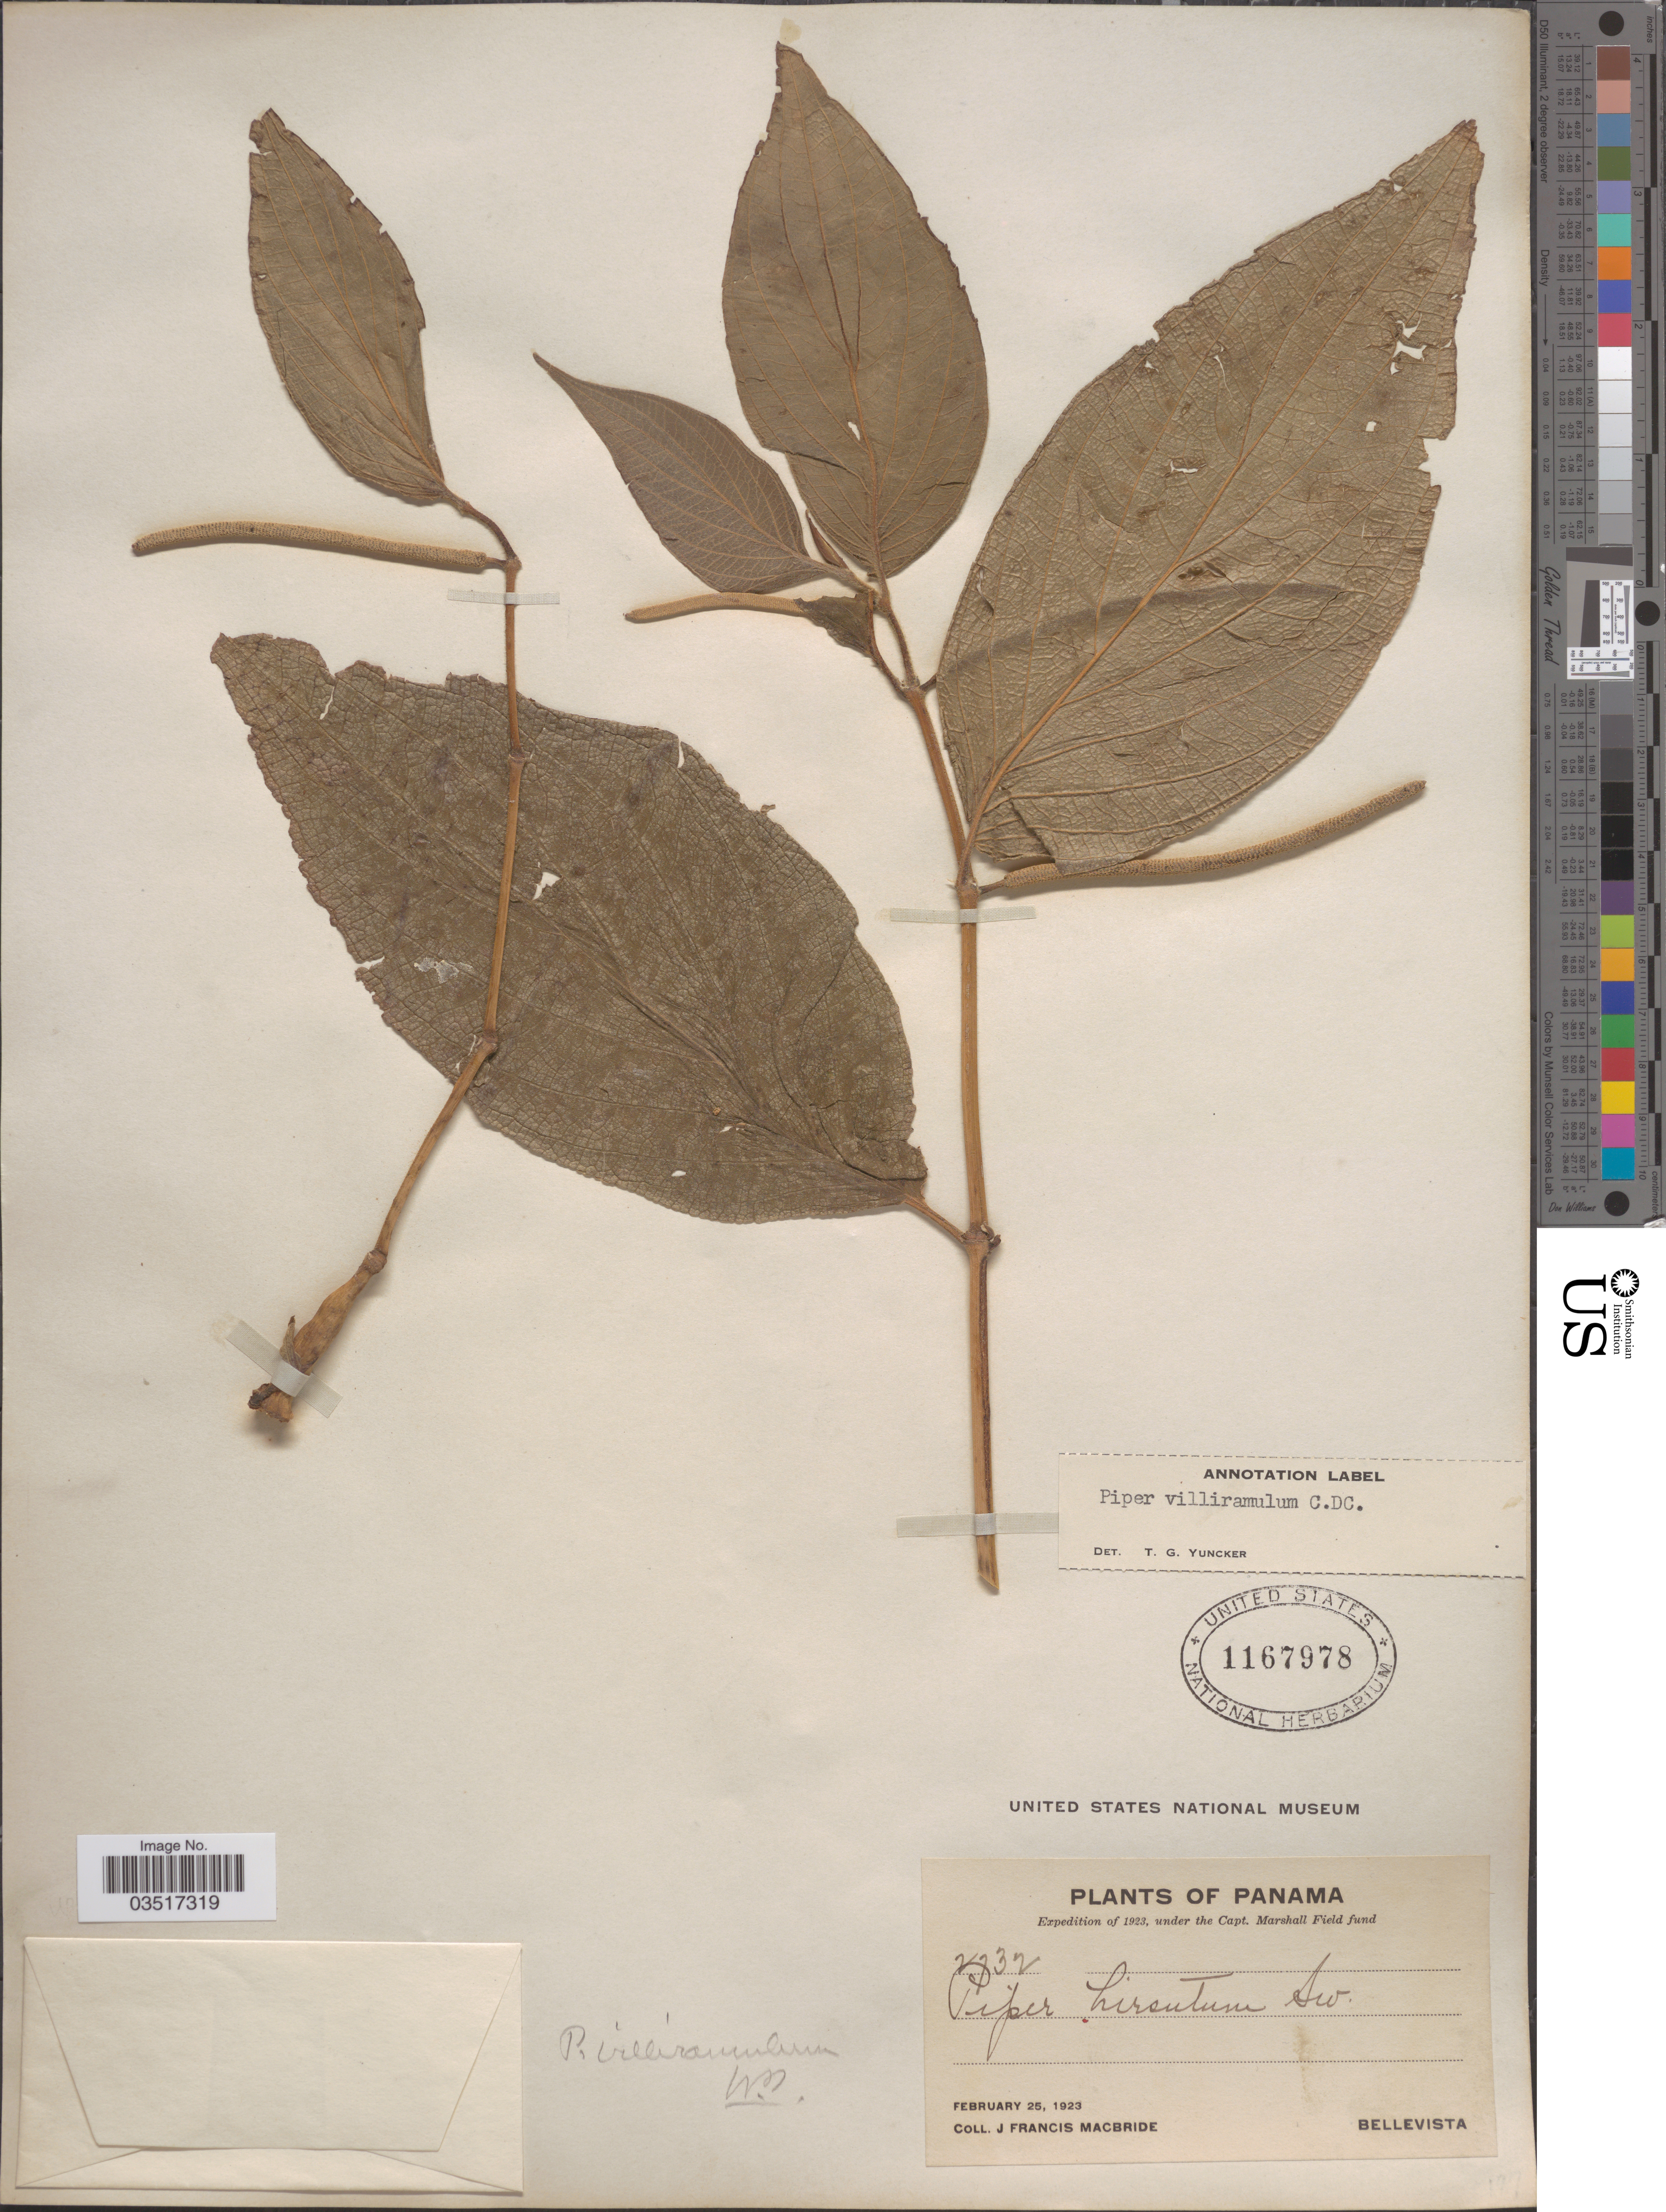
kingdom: Plantae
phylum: Tracheophyta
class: Magnoliopsida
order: Piperales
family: Piperaceae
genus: Piper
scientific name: Piper villiramulum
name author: C. DC.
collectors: J. F. Macbride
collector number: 2732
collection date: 1923-02-25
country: Panama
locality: Bellevista.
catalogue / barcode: US 1167978